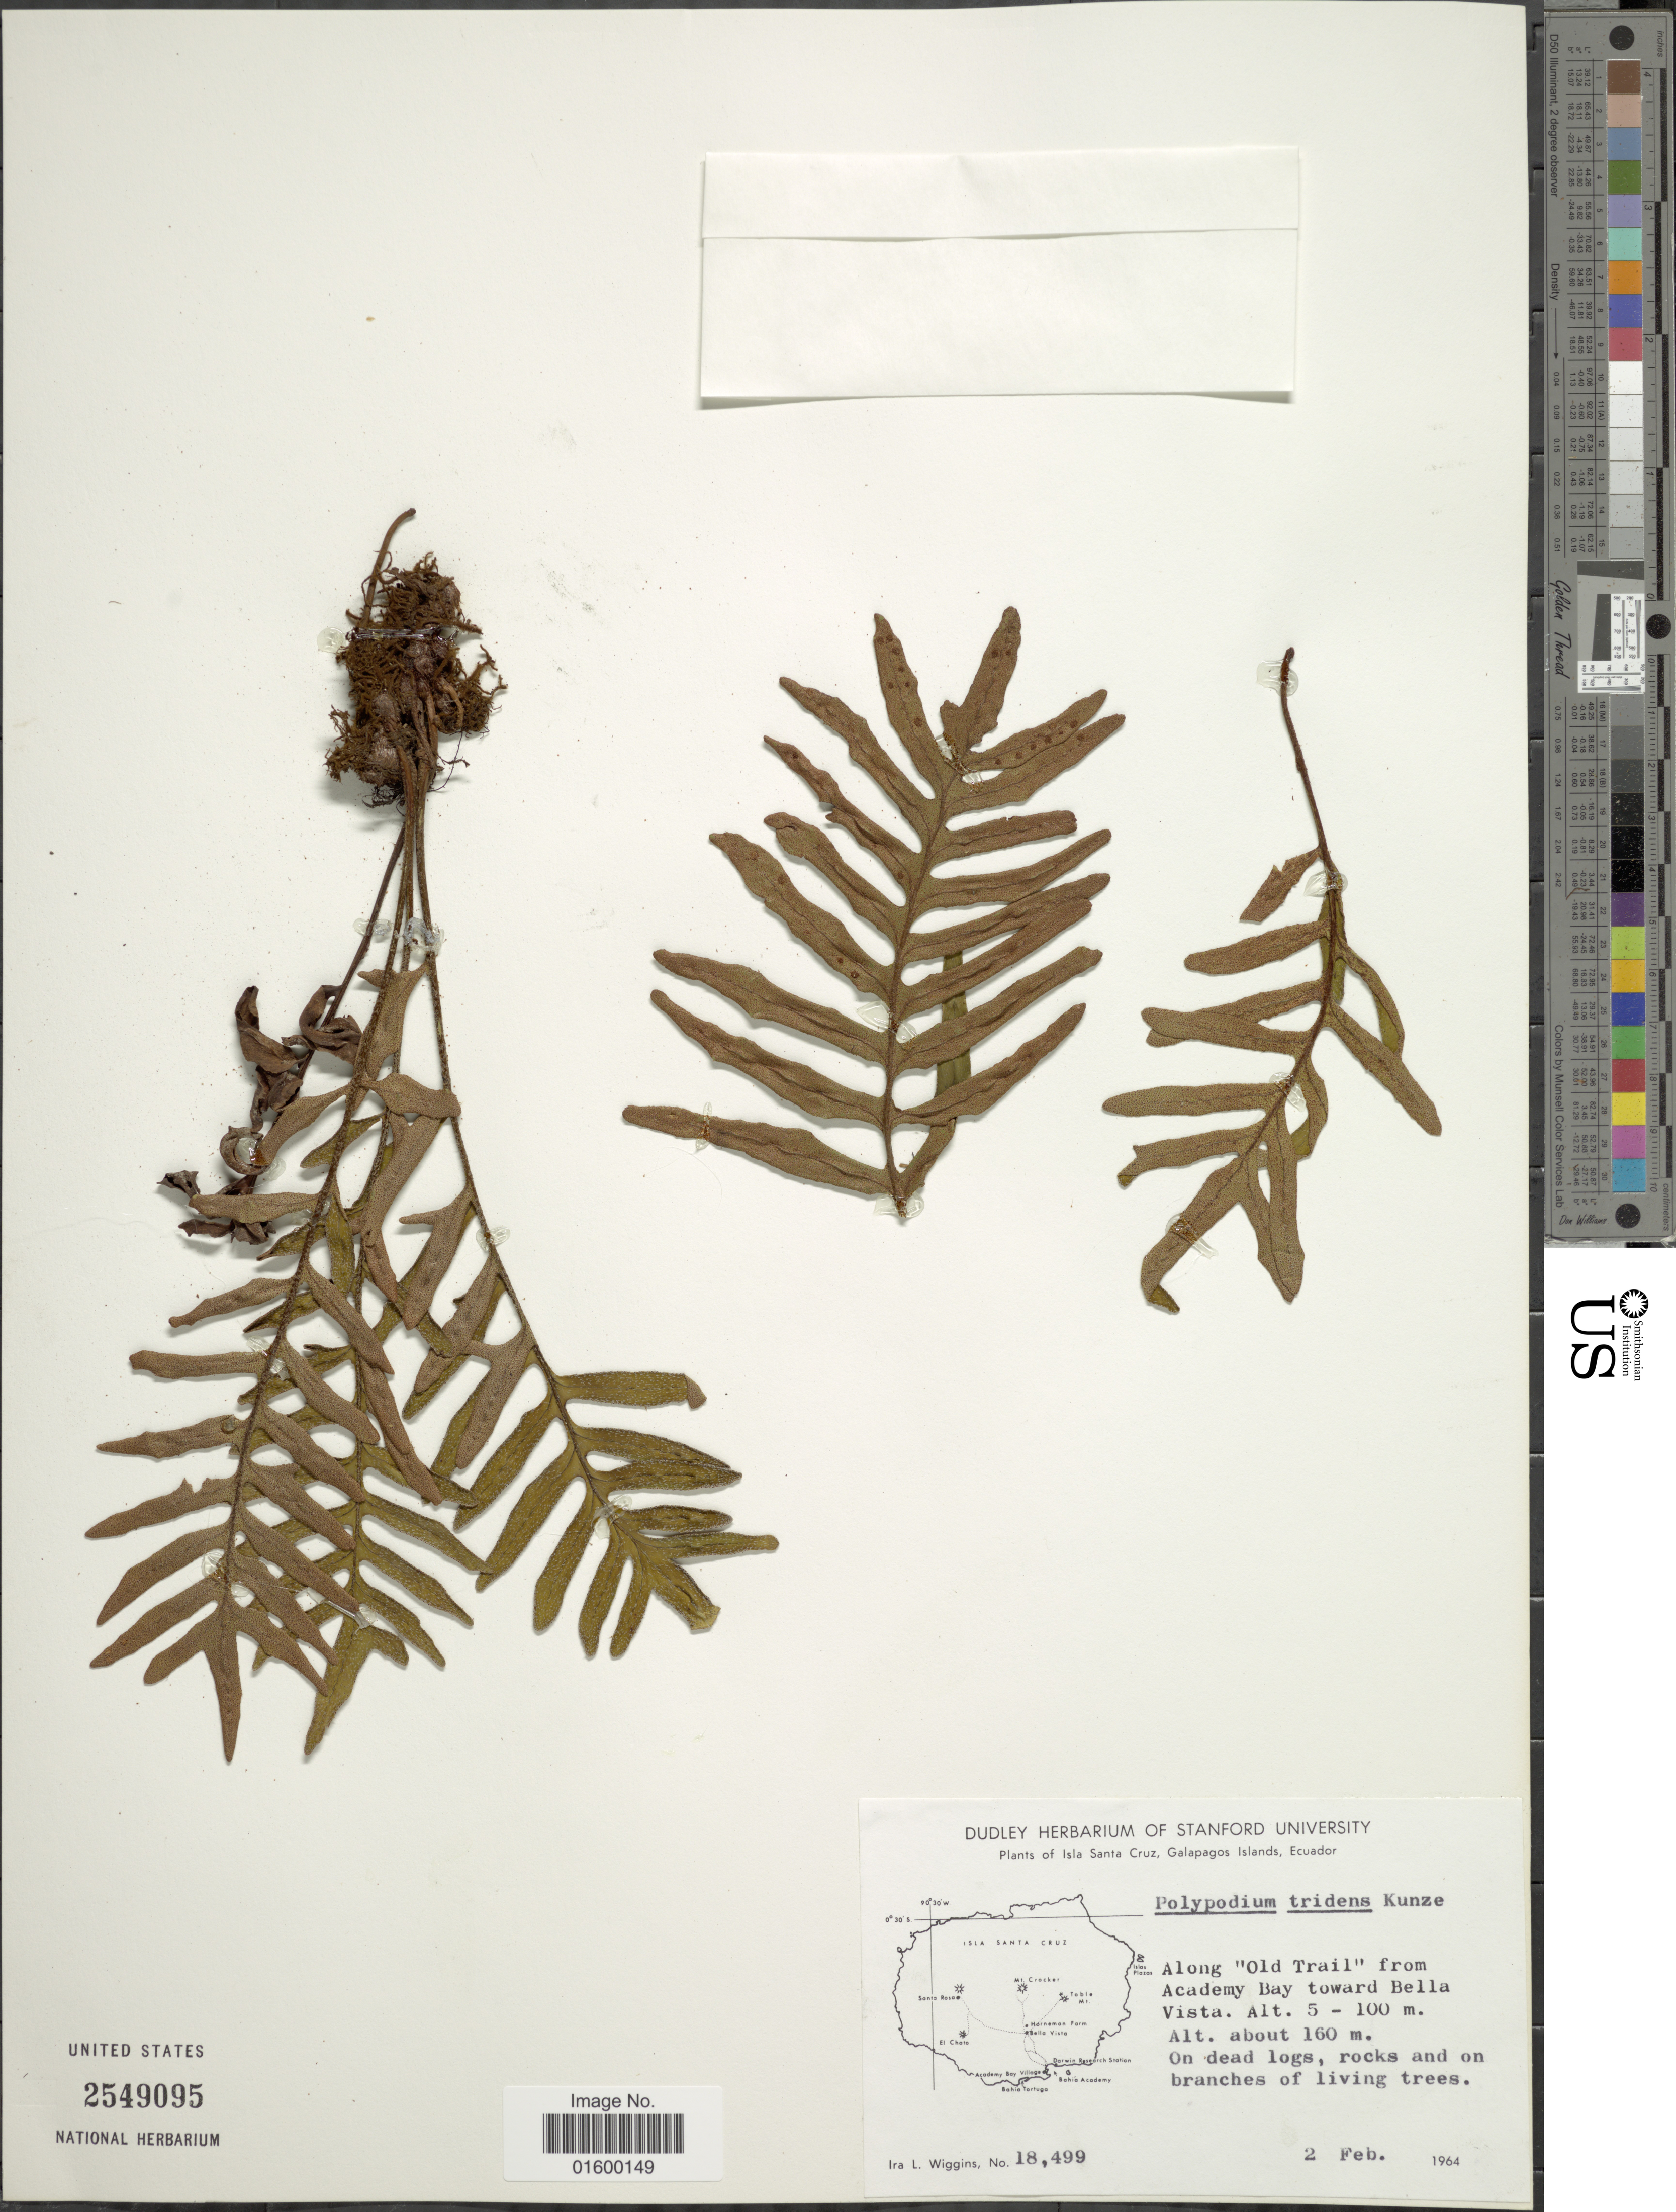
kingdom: Plantae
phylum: Tracheophyta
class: Polypodiopsida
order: Polypodiales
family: Polypodiaceae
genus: Pleopeltis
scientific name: Pleopeltis tridens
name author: J. Sm.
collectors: I. L. Wiggins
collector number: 18499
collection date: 1964-02-02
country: Ecuador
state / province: Colón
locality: Isla Santa Cruz, Galapagos Islands, along Old Trail from Academy Bay toward Bella Vista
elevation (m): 5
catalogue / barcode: US 2549095